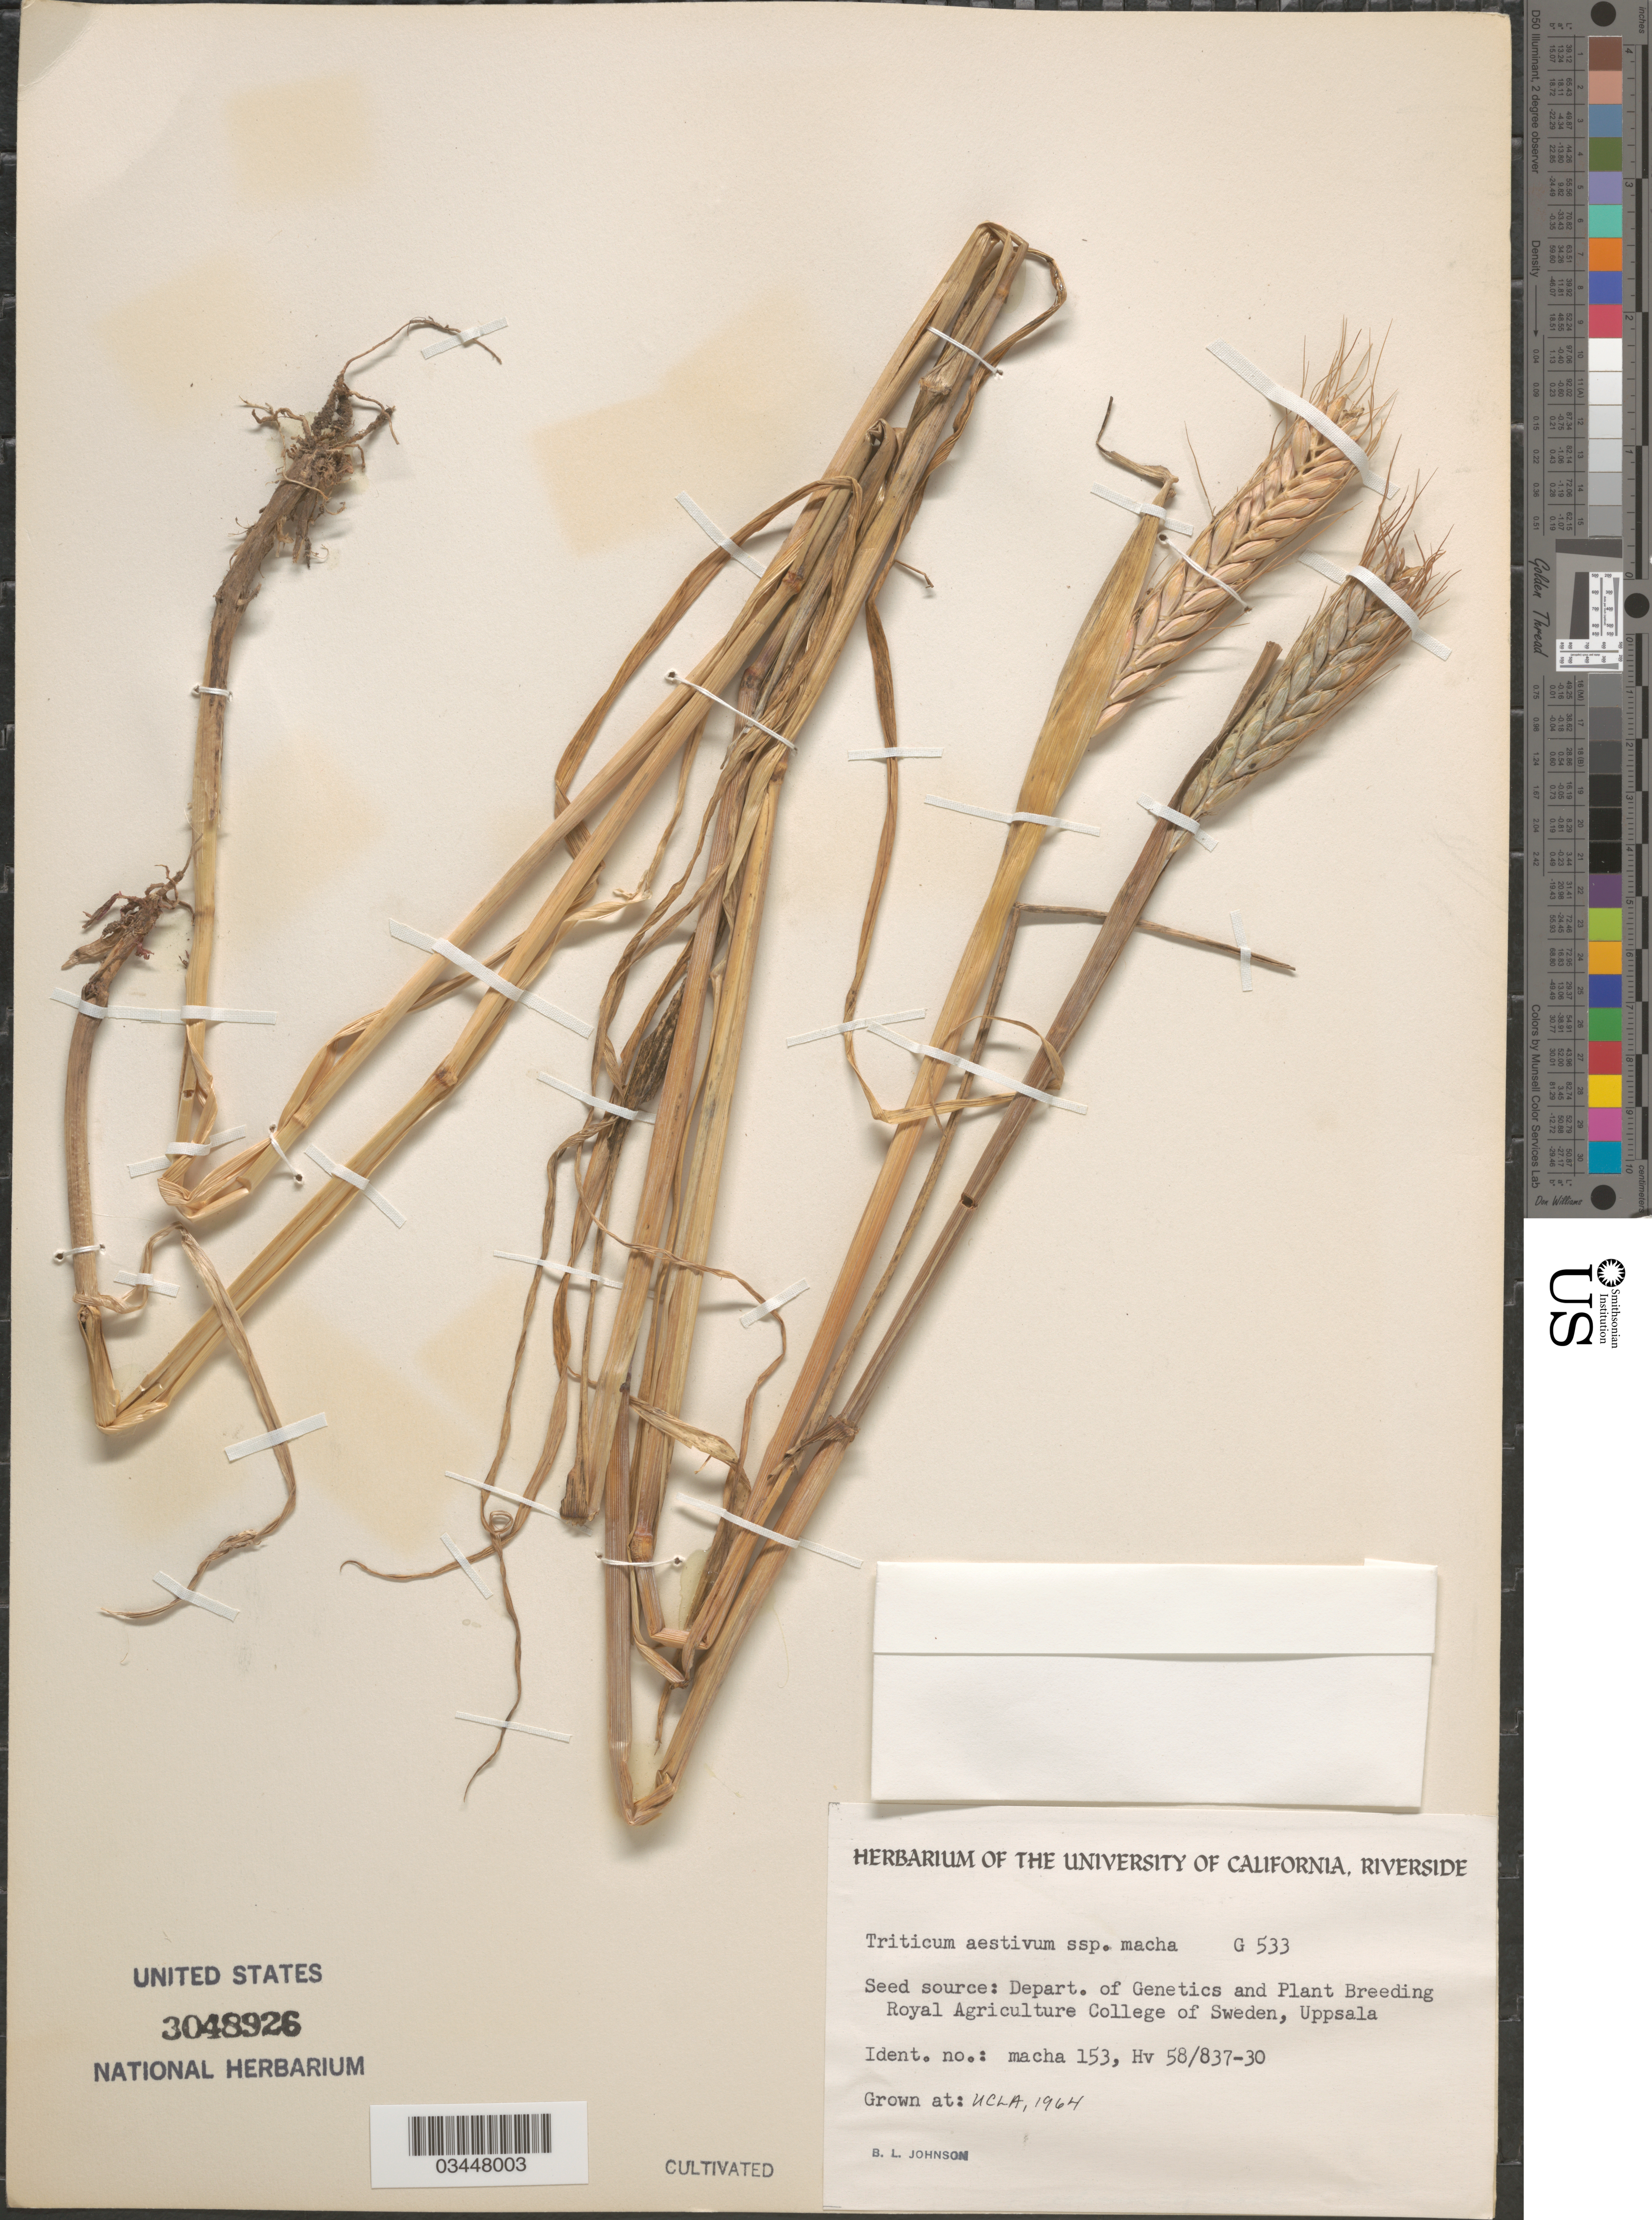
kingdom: Plantae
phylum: Tracheophyta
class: Liliopsida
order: Poales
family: Poaceae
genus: Triticum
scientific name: Triticum aestivum subsp. macha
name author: Mackey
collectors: B. Johnson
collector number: G533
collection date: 1964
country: United States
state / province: California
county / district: Los Angeles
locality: UCLA.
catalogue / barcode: US 3048926